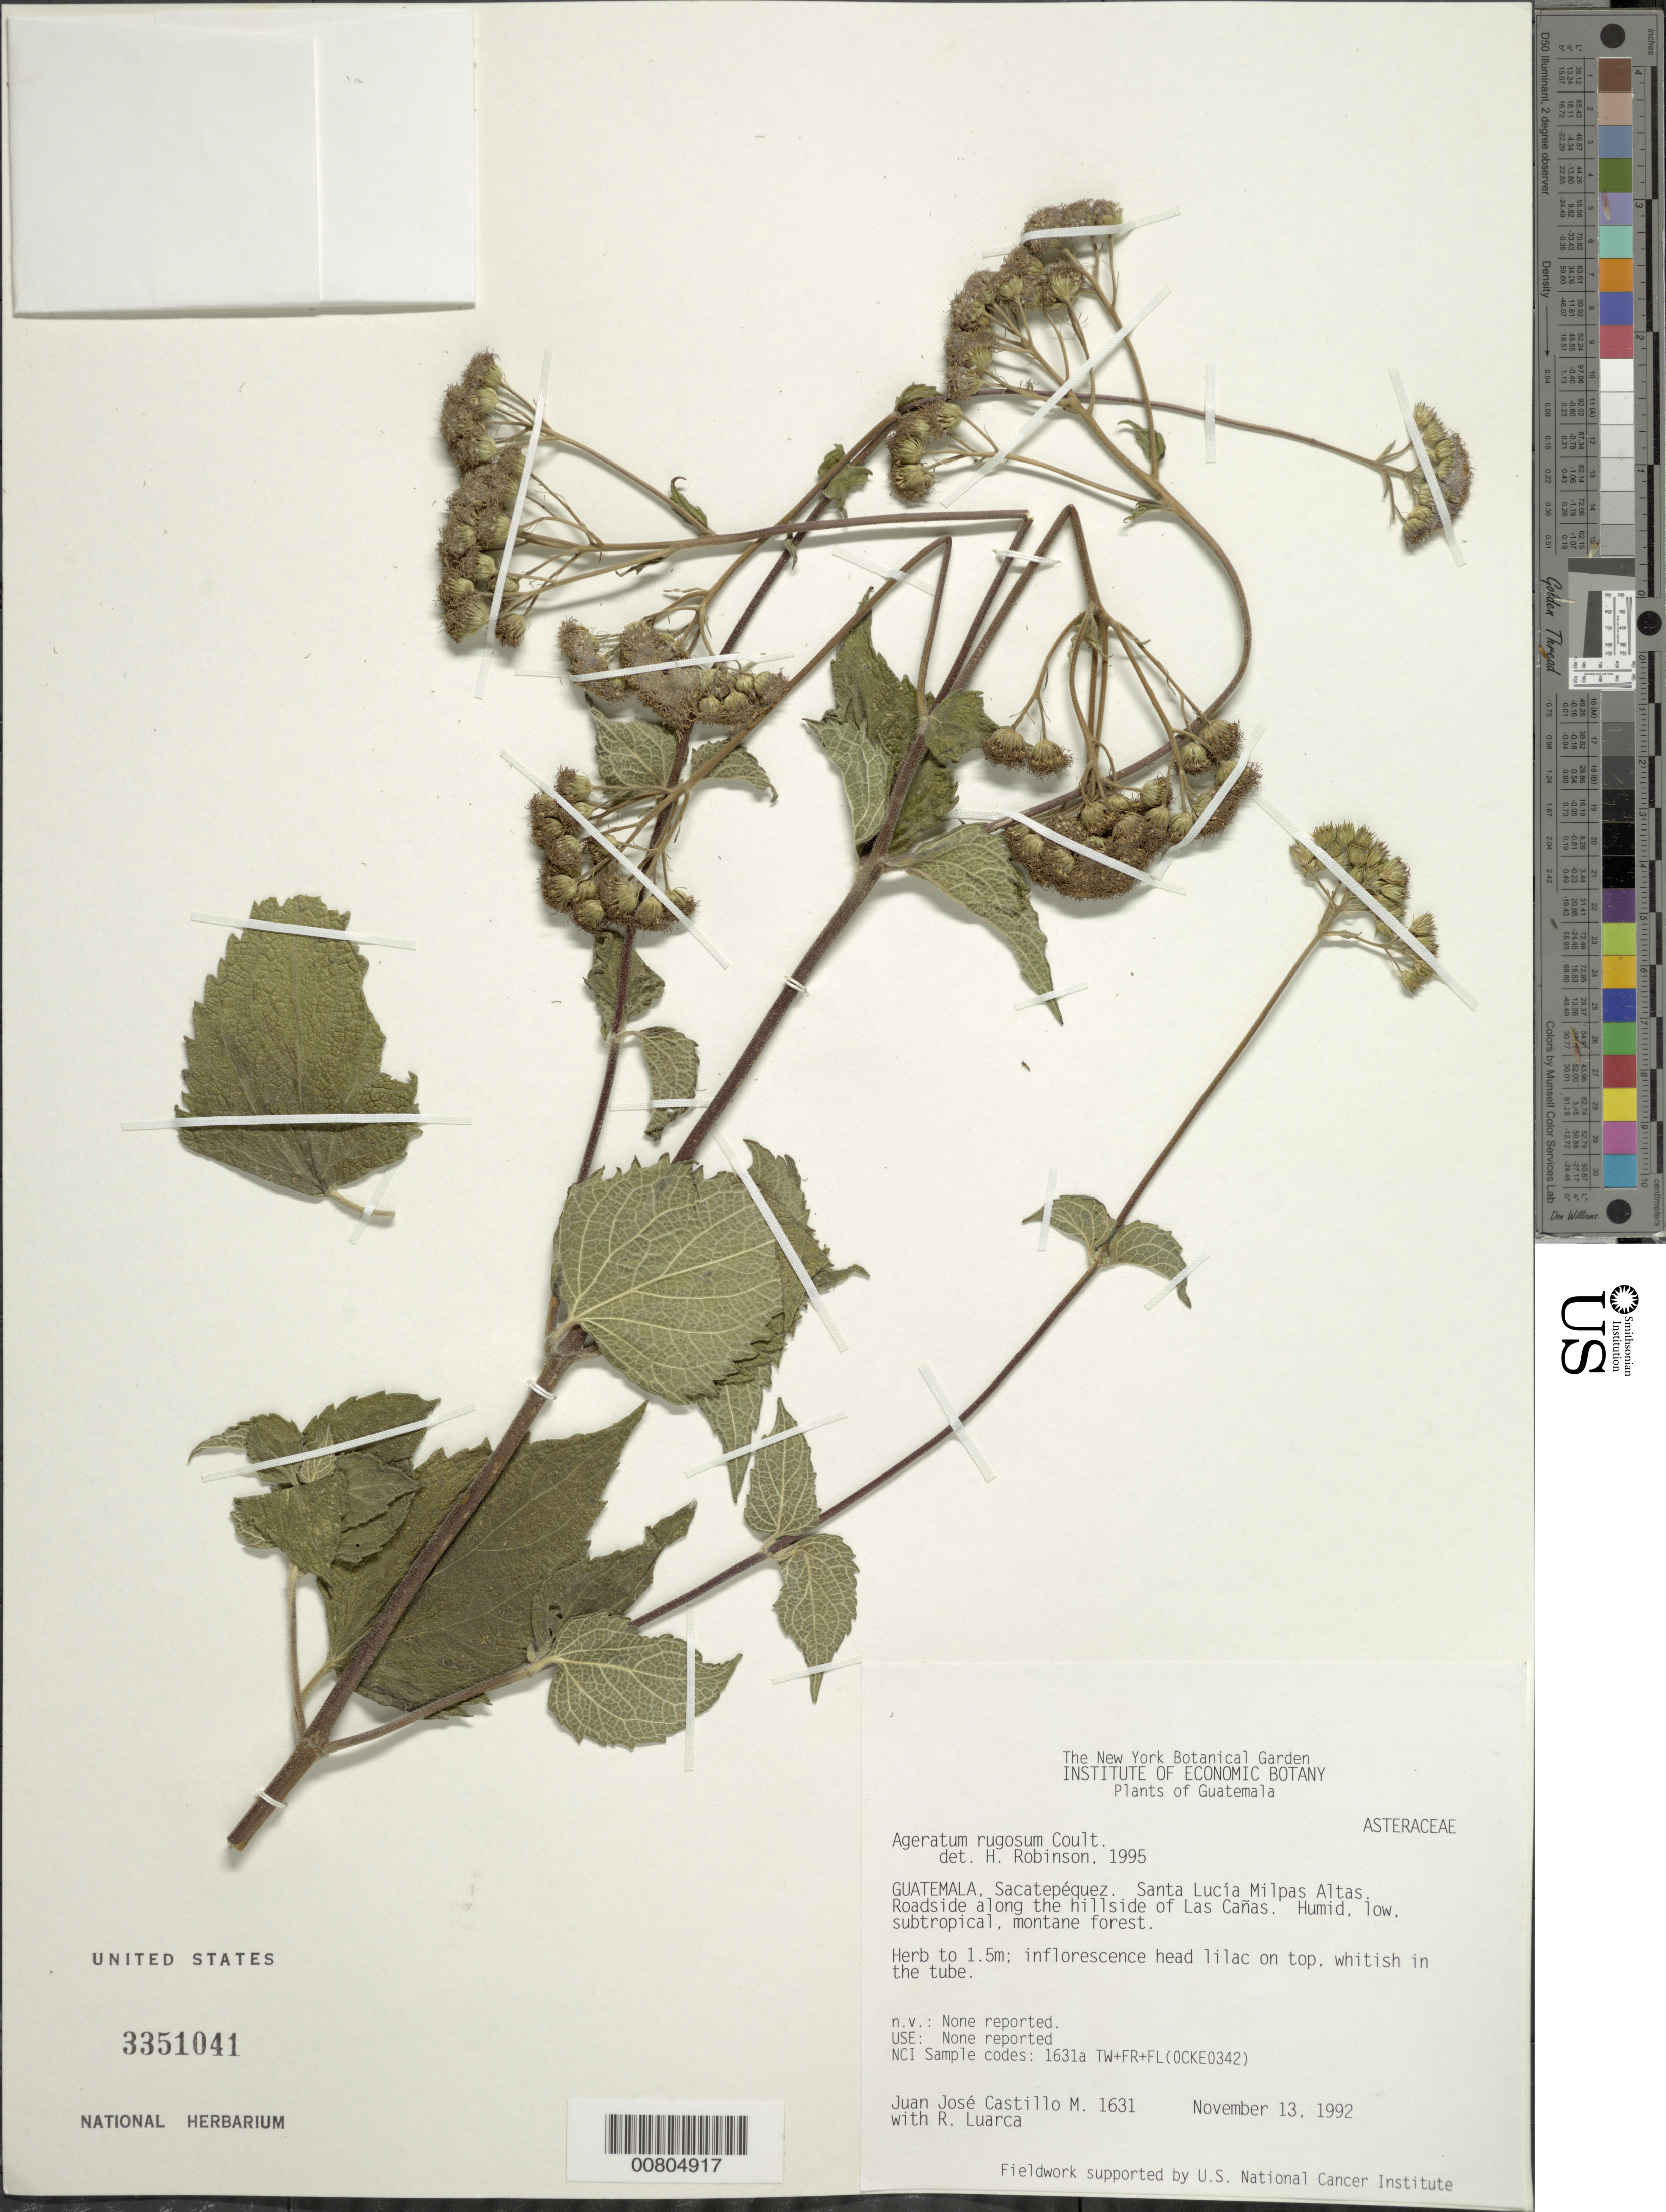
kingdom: Plantae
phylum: Tracheophyta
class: Magnoliopsida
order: Asterales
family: Asteraceae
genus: Ageratum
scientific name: Ageratum rugosum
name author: J.M. Coult.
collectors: J. Castillo & R. Luarca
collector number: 1631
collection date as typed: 13 Nov 1992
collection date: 1992-11-13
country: Guatemala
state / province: Sacatepéquez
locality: Santa Lucia Milpas Altras. Hillside of Las Cañas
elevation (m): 1900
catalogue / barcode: US 3351041